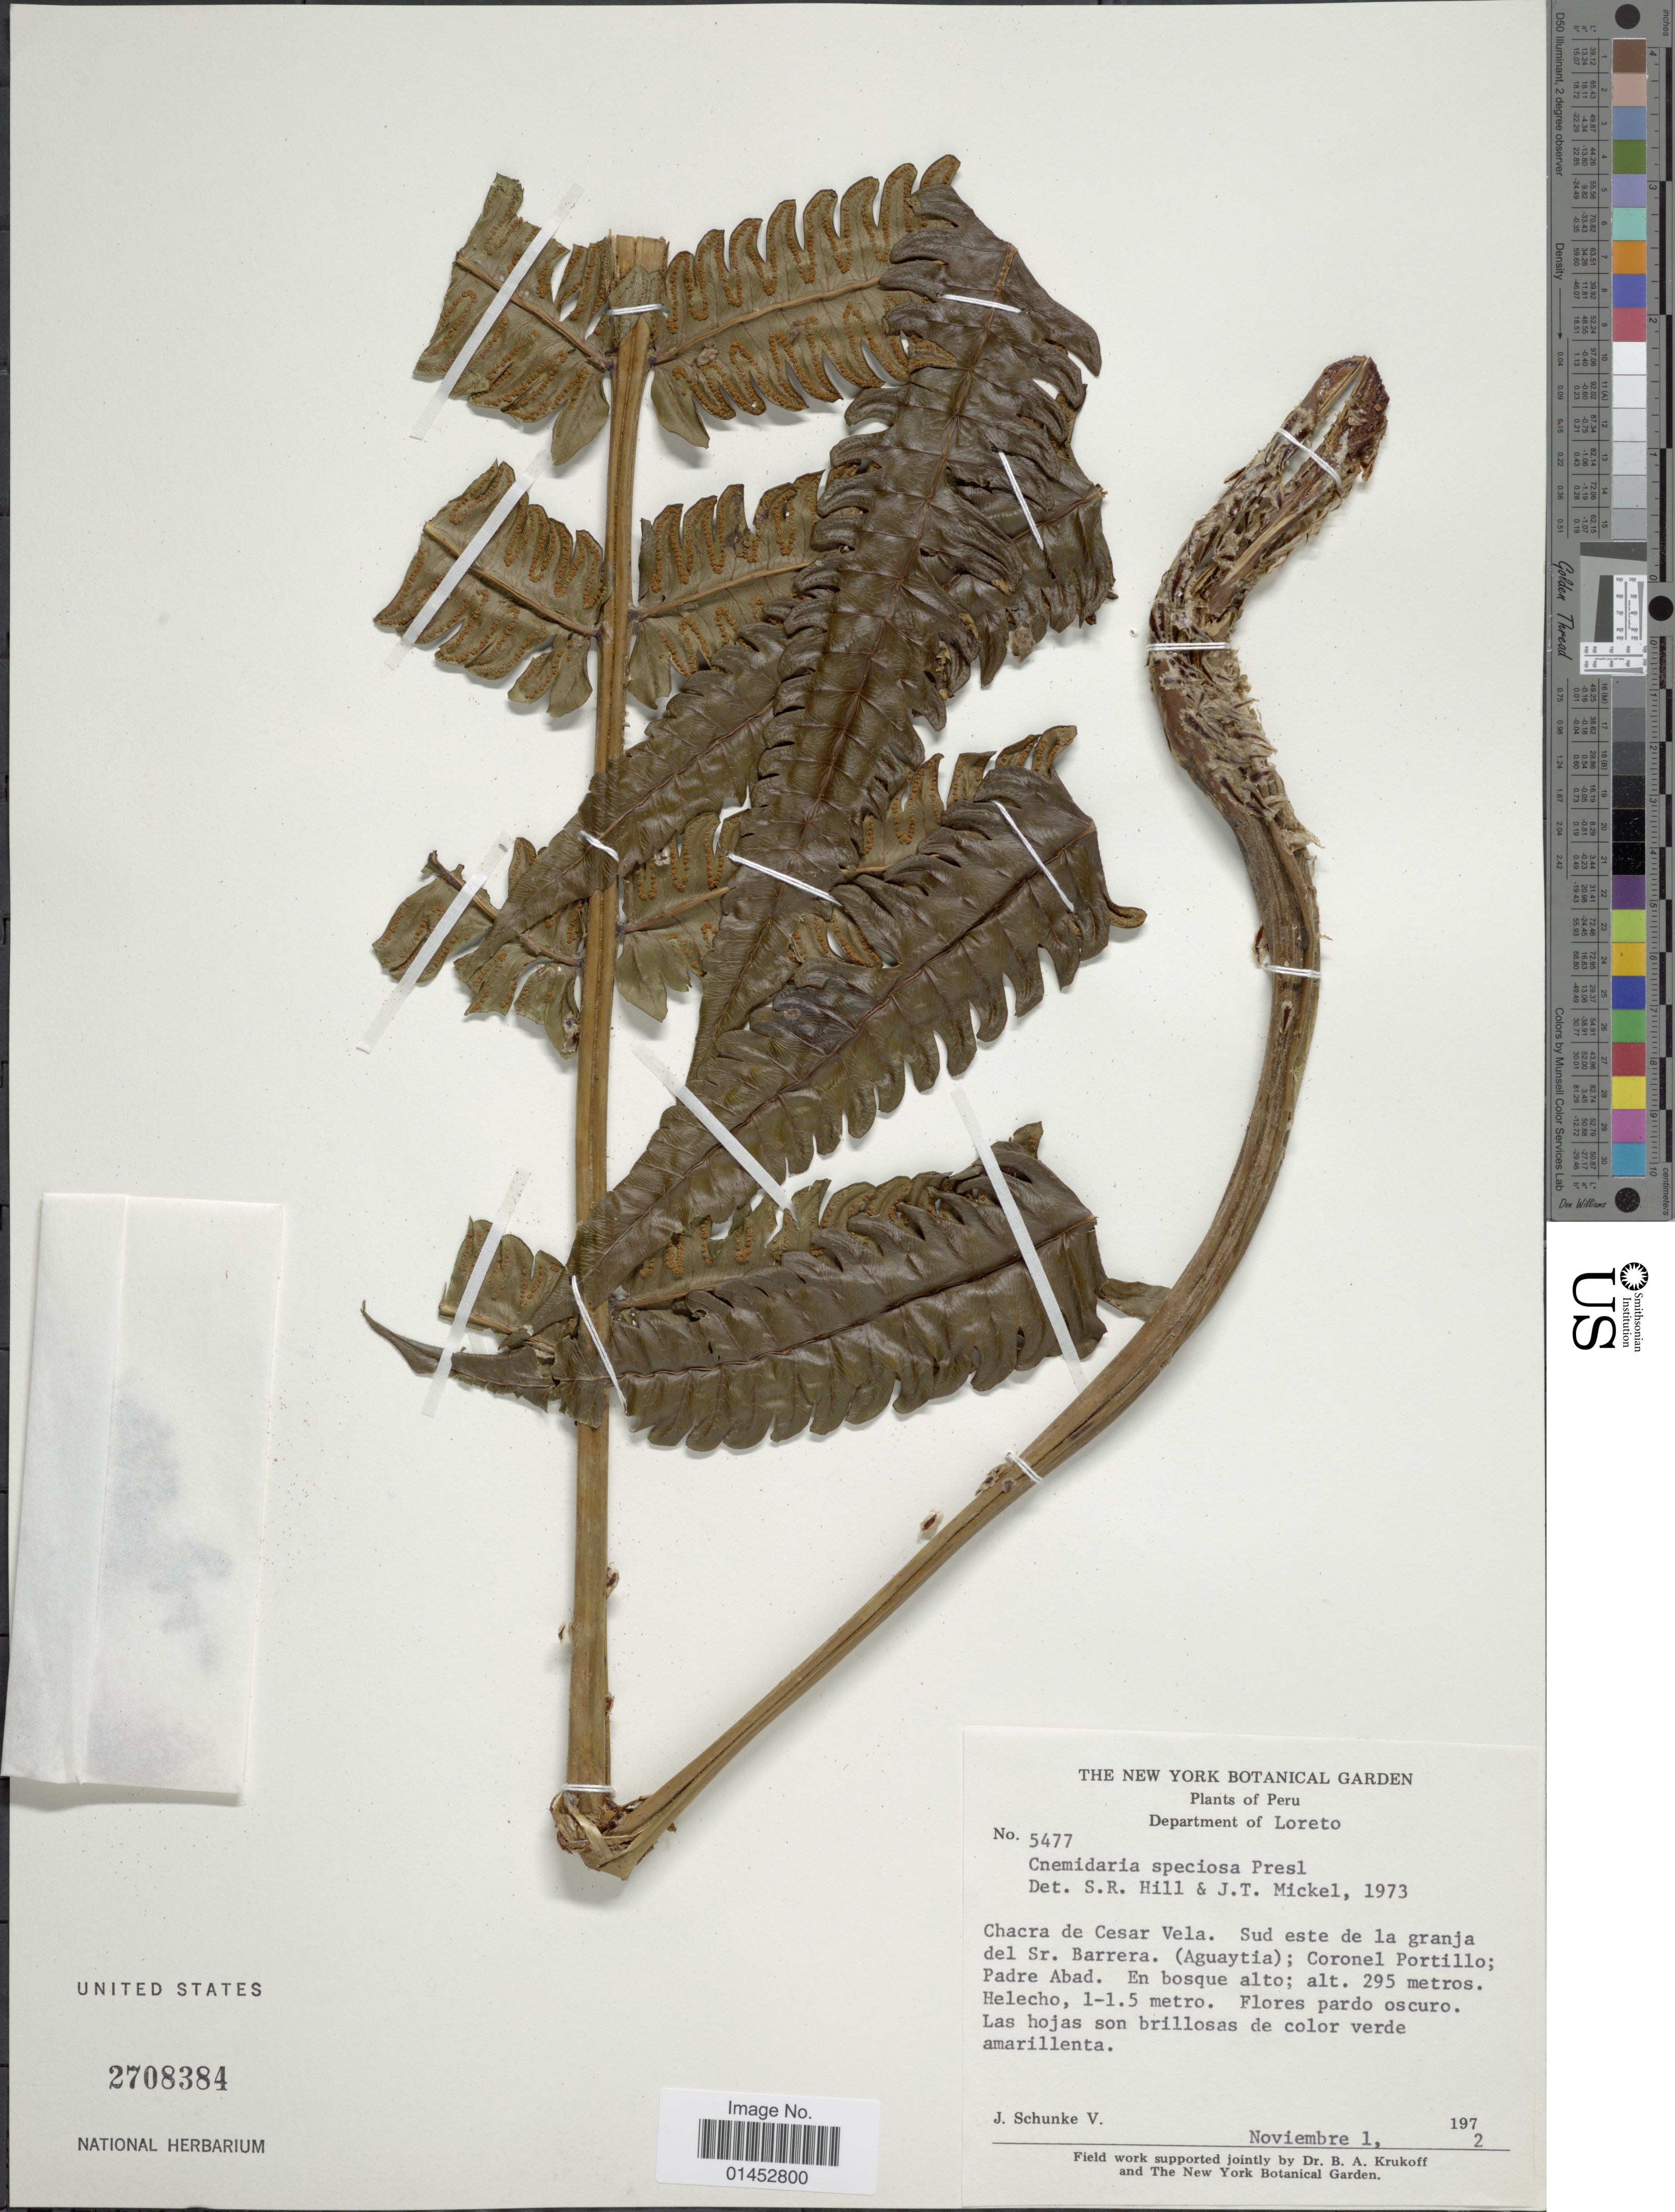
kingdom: Plantae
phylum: Tracheophyta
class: Polypodiopsida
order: Cyatheales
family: Cyatheaceae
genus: Cyathea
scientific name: Cyathea speciosa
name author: Humb. & Bonpl. ex Willd.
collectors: J. Schunke Vigo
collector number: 5477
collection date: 1972-11-01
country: Peru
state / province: Loreto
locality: Department of Loreto, Chacra de Cesar Vela. Su este de la granja del Sr. Barrera. (Aguaytia); Coronel Portillo; Padre Abad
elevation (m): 295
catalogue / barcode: US 2708384